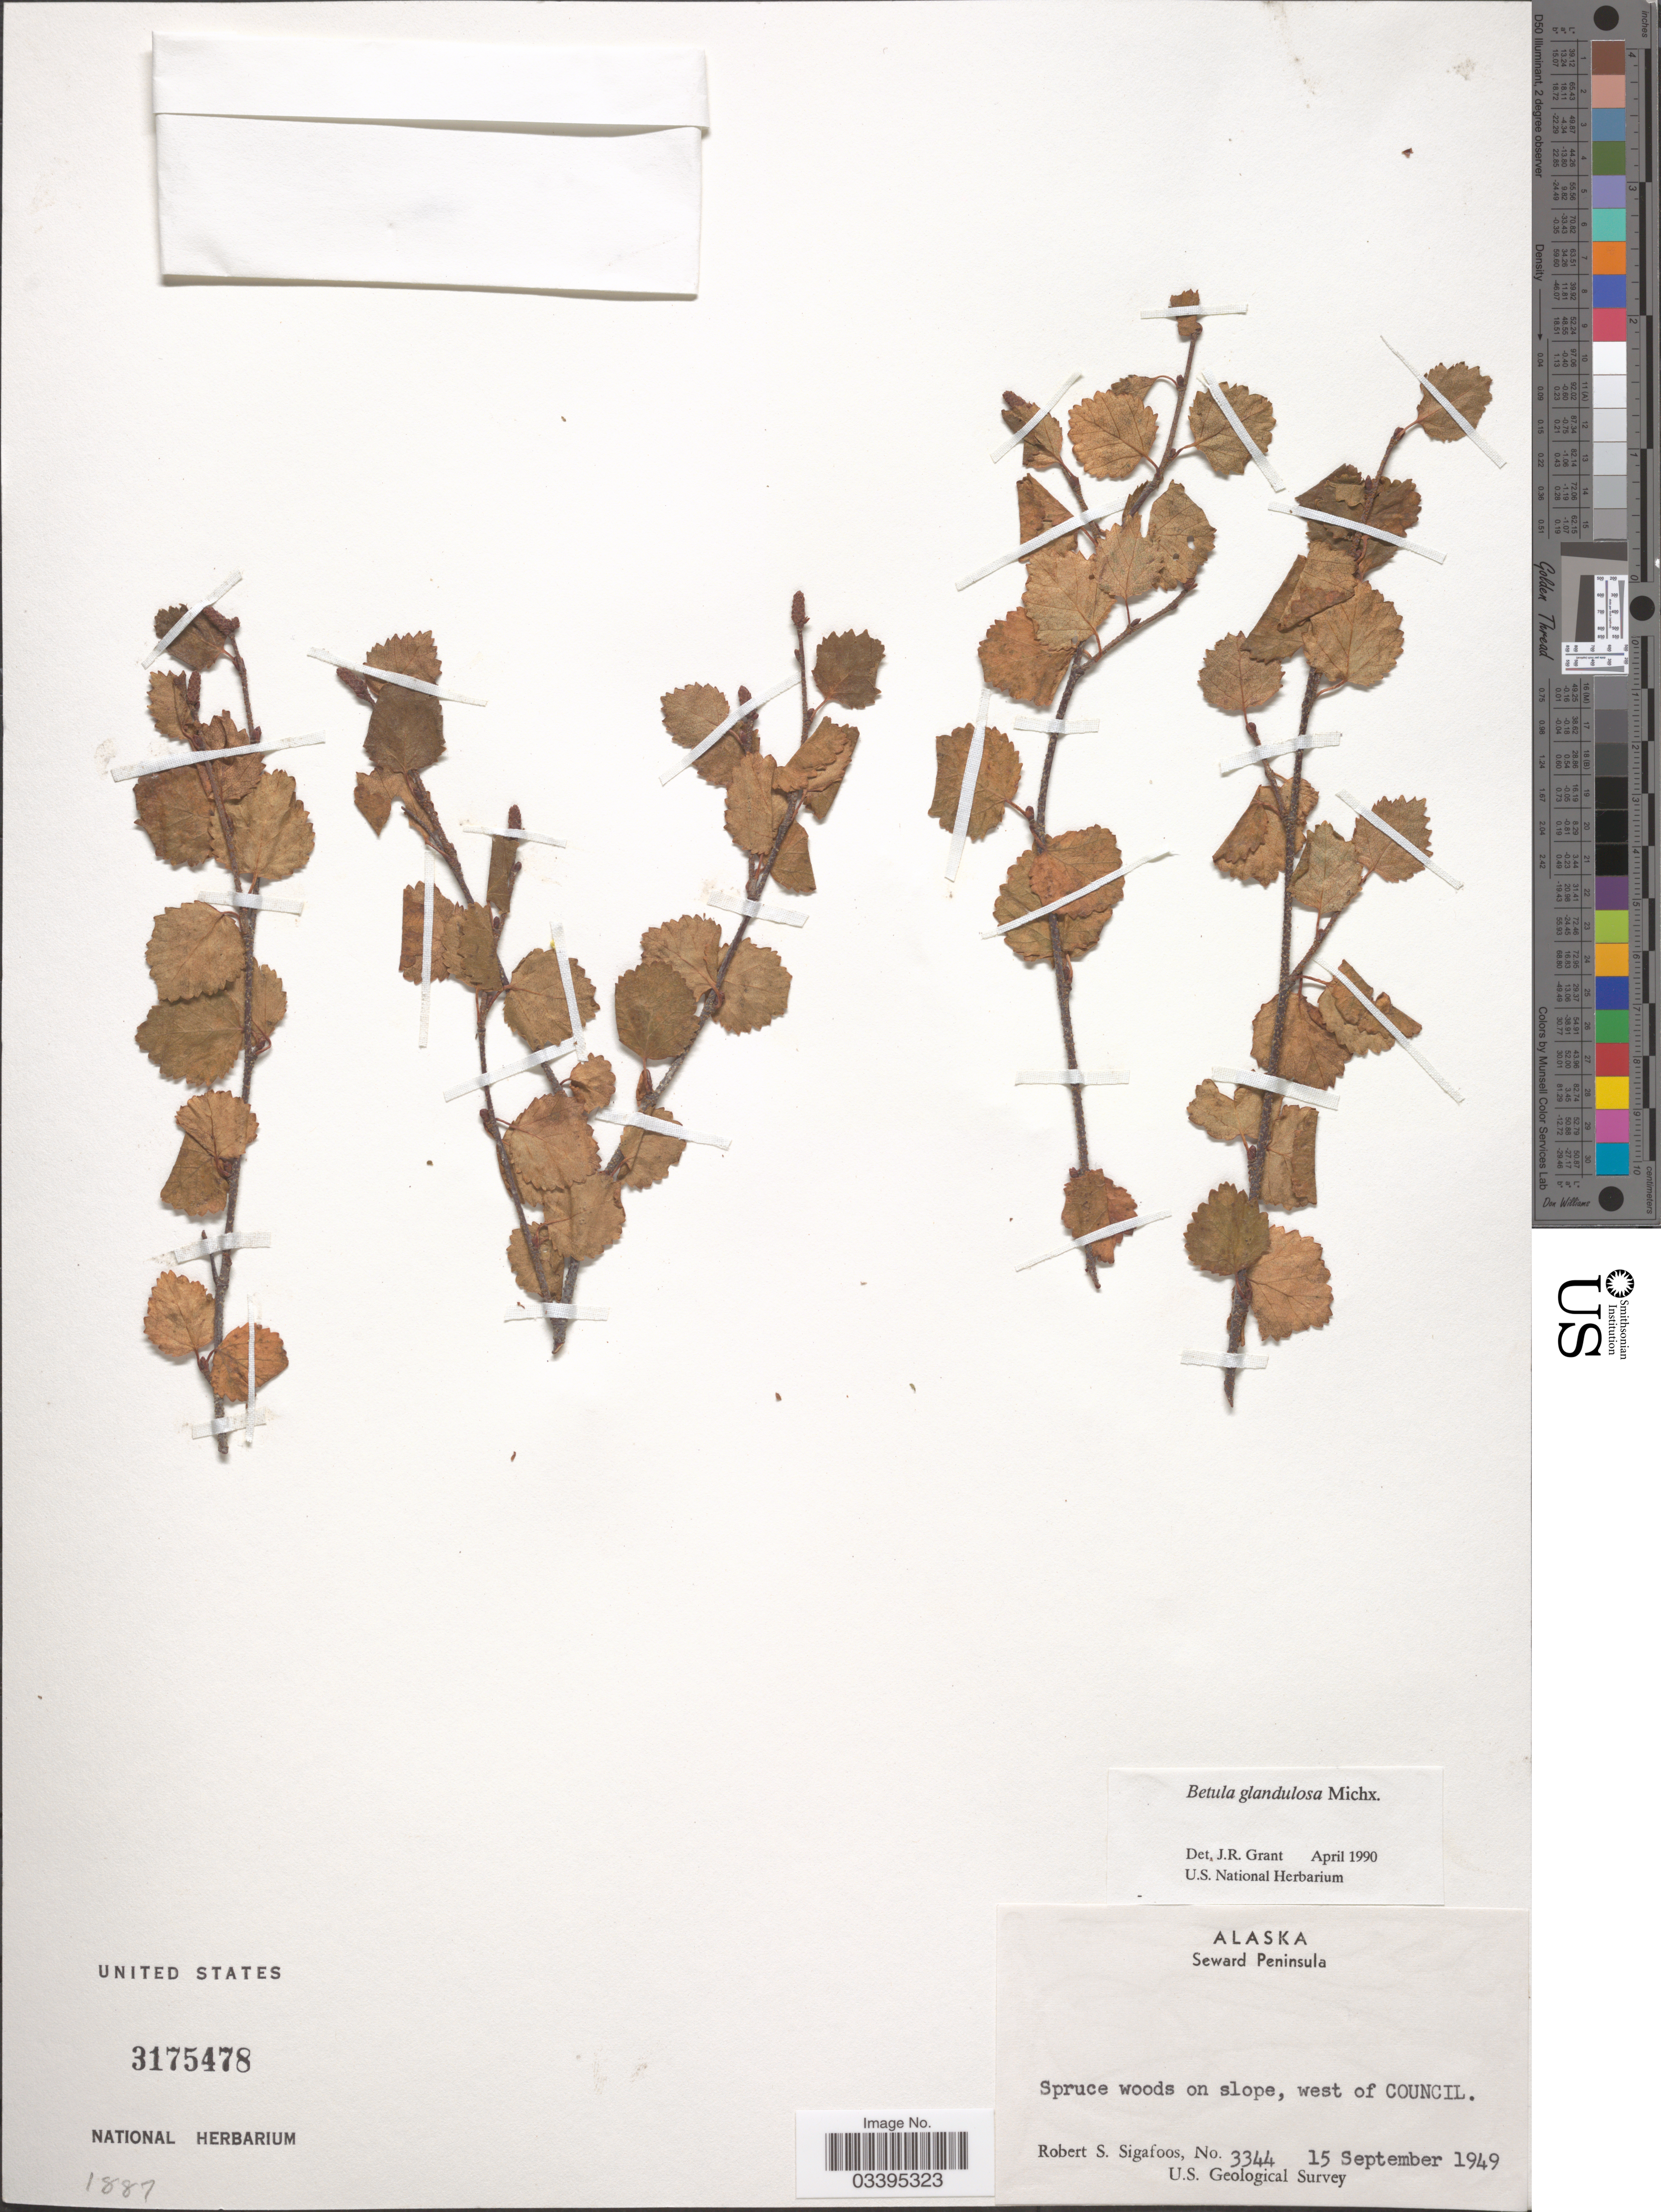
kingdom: Plantae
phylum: Tracheophyta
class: Magnoliopsida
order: Fagales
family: Betulaceae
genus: Betula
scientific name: Betula glandulosa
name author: Michx.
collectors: R. Sigafoos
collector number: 3344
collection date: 1949-09-15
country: United States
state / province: Alaska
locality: Seward Peninsula. West of Council.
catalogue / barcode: US 3175478